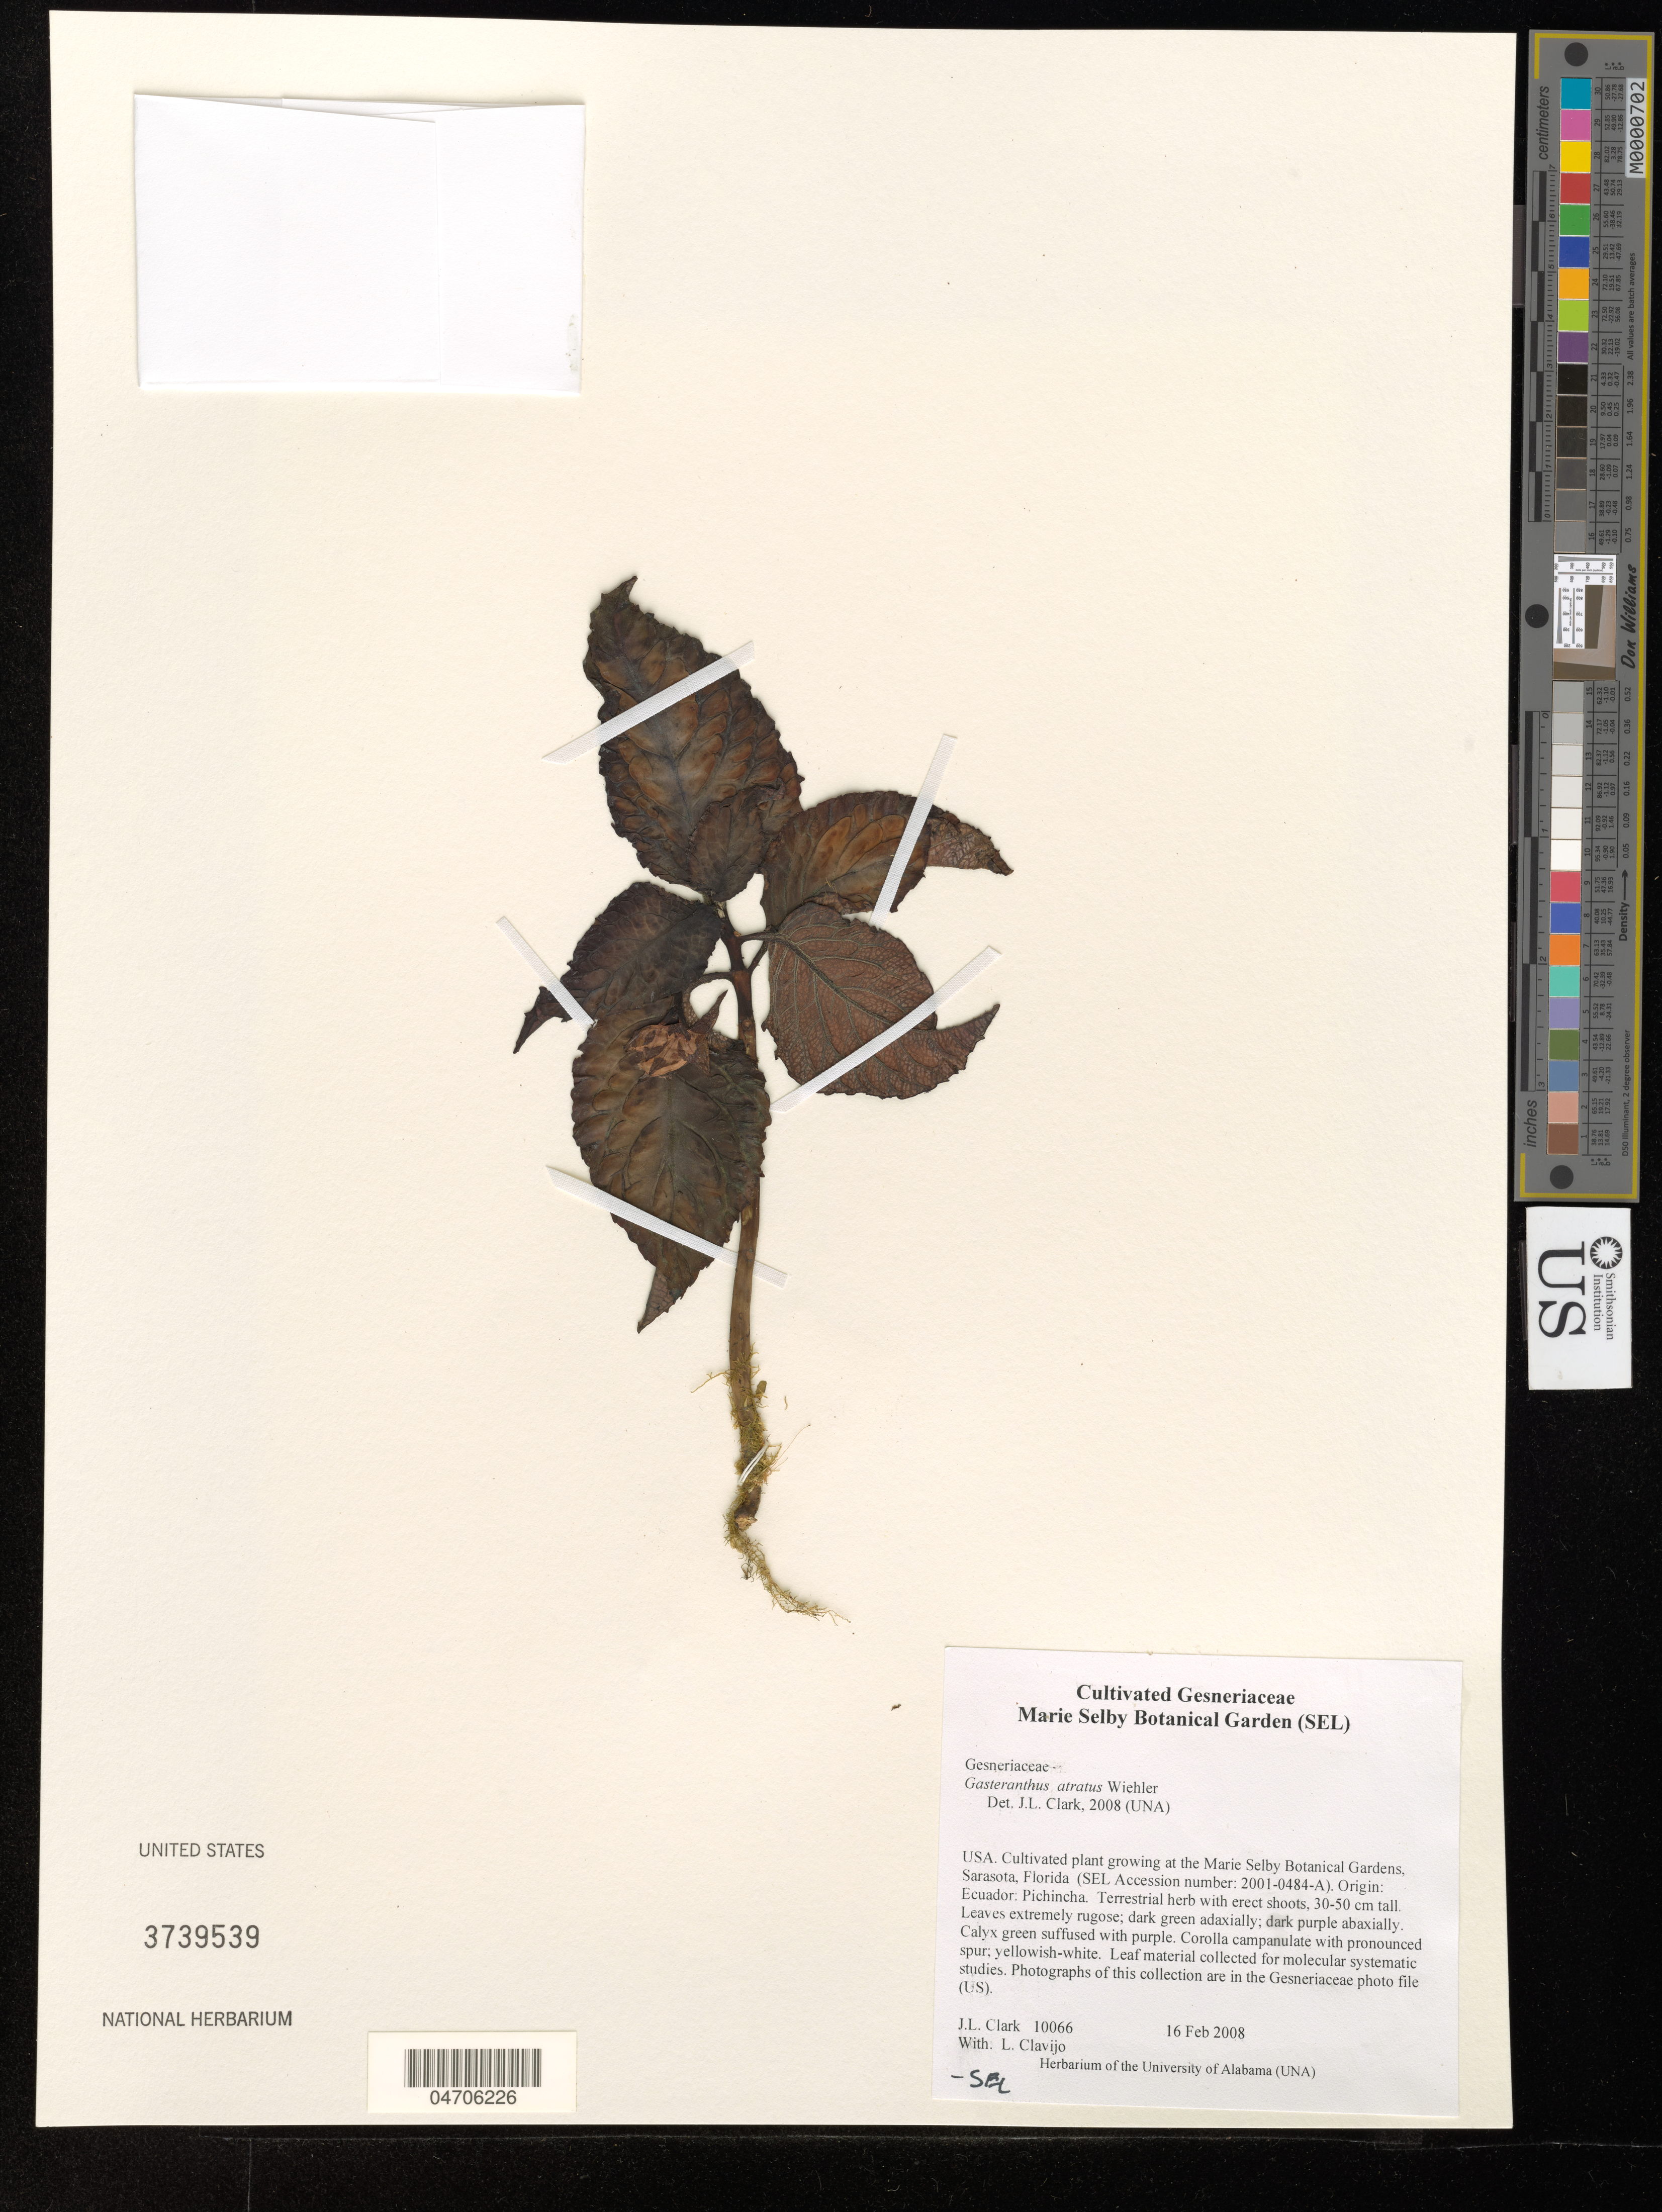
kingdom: Plantae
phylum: Tracheophyta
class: Magnoliopsida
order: Lamiales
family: Gesneriaceae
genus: Gasteranthus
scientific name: Gasteranthus atratus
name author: Wiehler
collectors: J. L. Clark & L. Clavijo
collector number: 10066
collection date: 2008-02-16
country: United States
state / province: Florida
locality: At the Marie Selby Botanical Gardens, Sarasota (SEL Accession number: 2001-0484-A).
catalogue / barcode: US 3739539